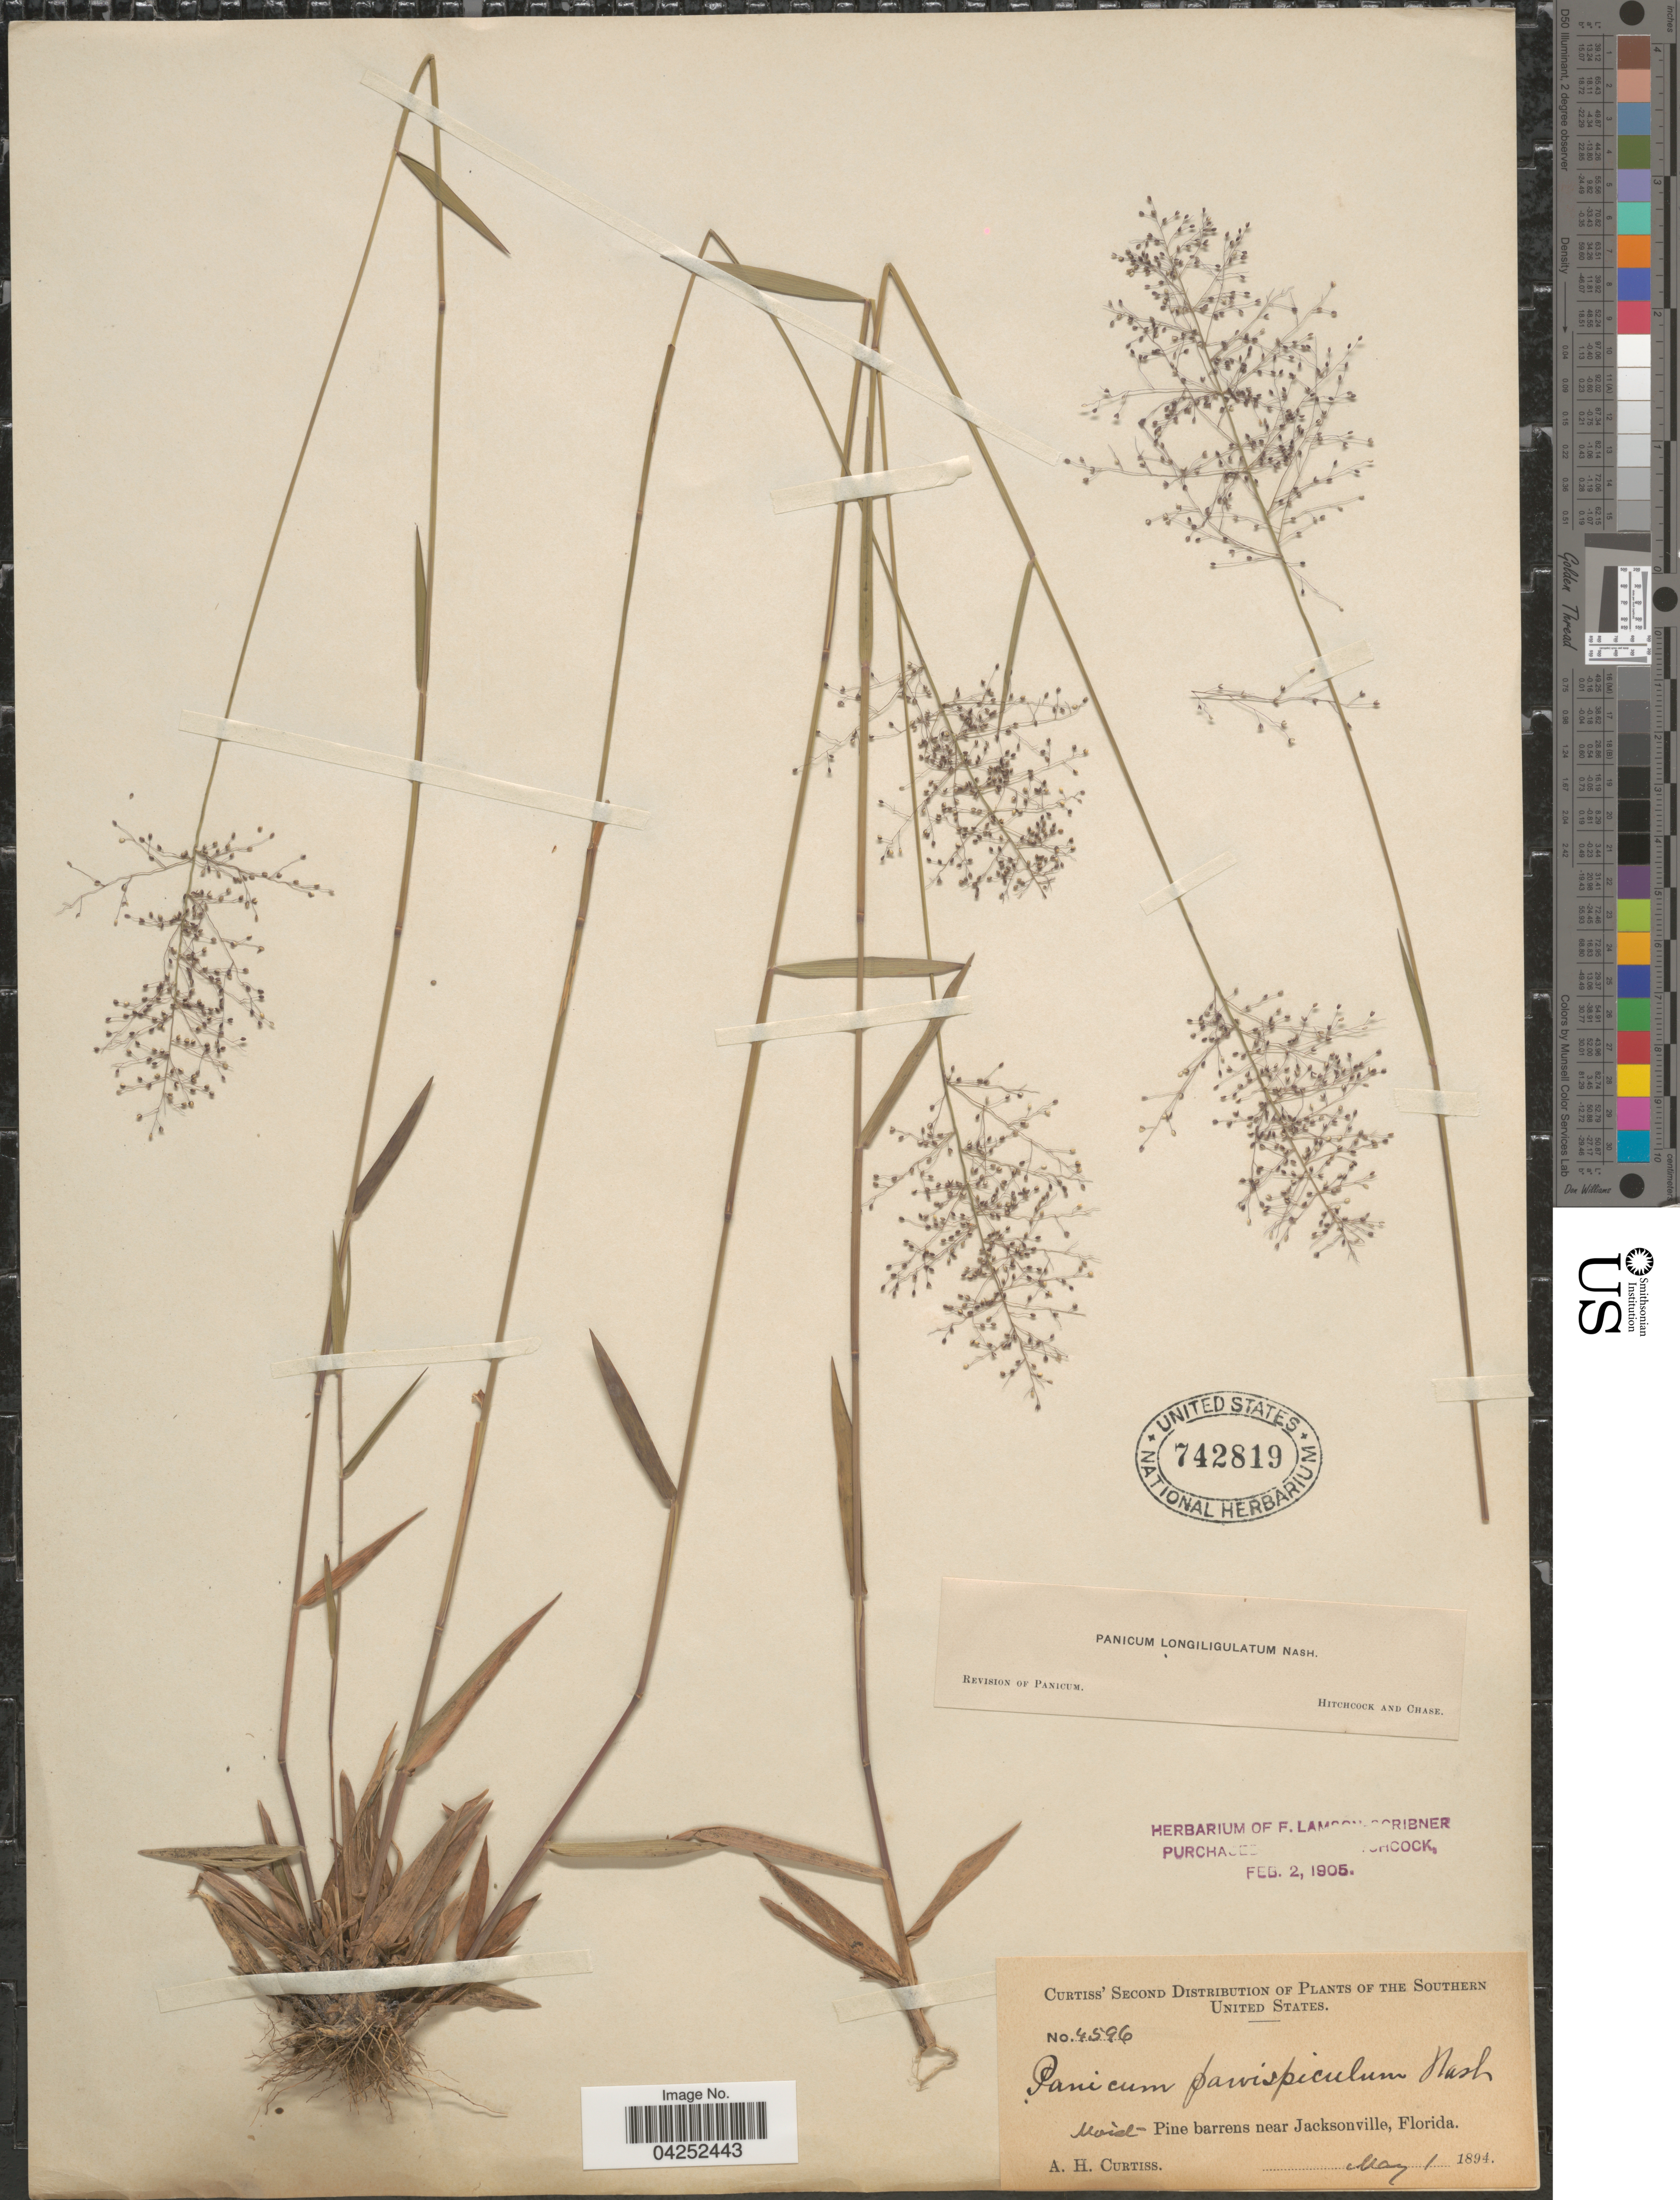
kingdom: Plantae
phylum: Tracheophyta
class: Liliopsida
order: Poales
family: Poaceae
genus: Dichanthelium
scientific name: Dichanthelium bicknellii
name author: (Nash) LeBlond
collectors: A. H. Curtiss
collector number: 4596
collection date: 1894-05-01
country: United States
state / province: Florida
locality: The Southern United States. Pine barrens near Jacksonville.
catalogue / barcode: US 742819